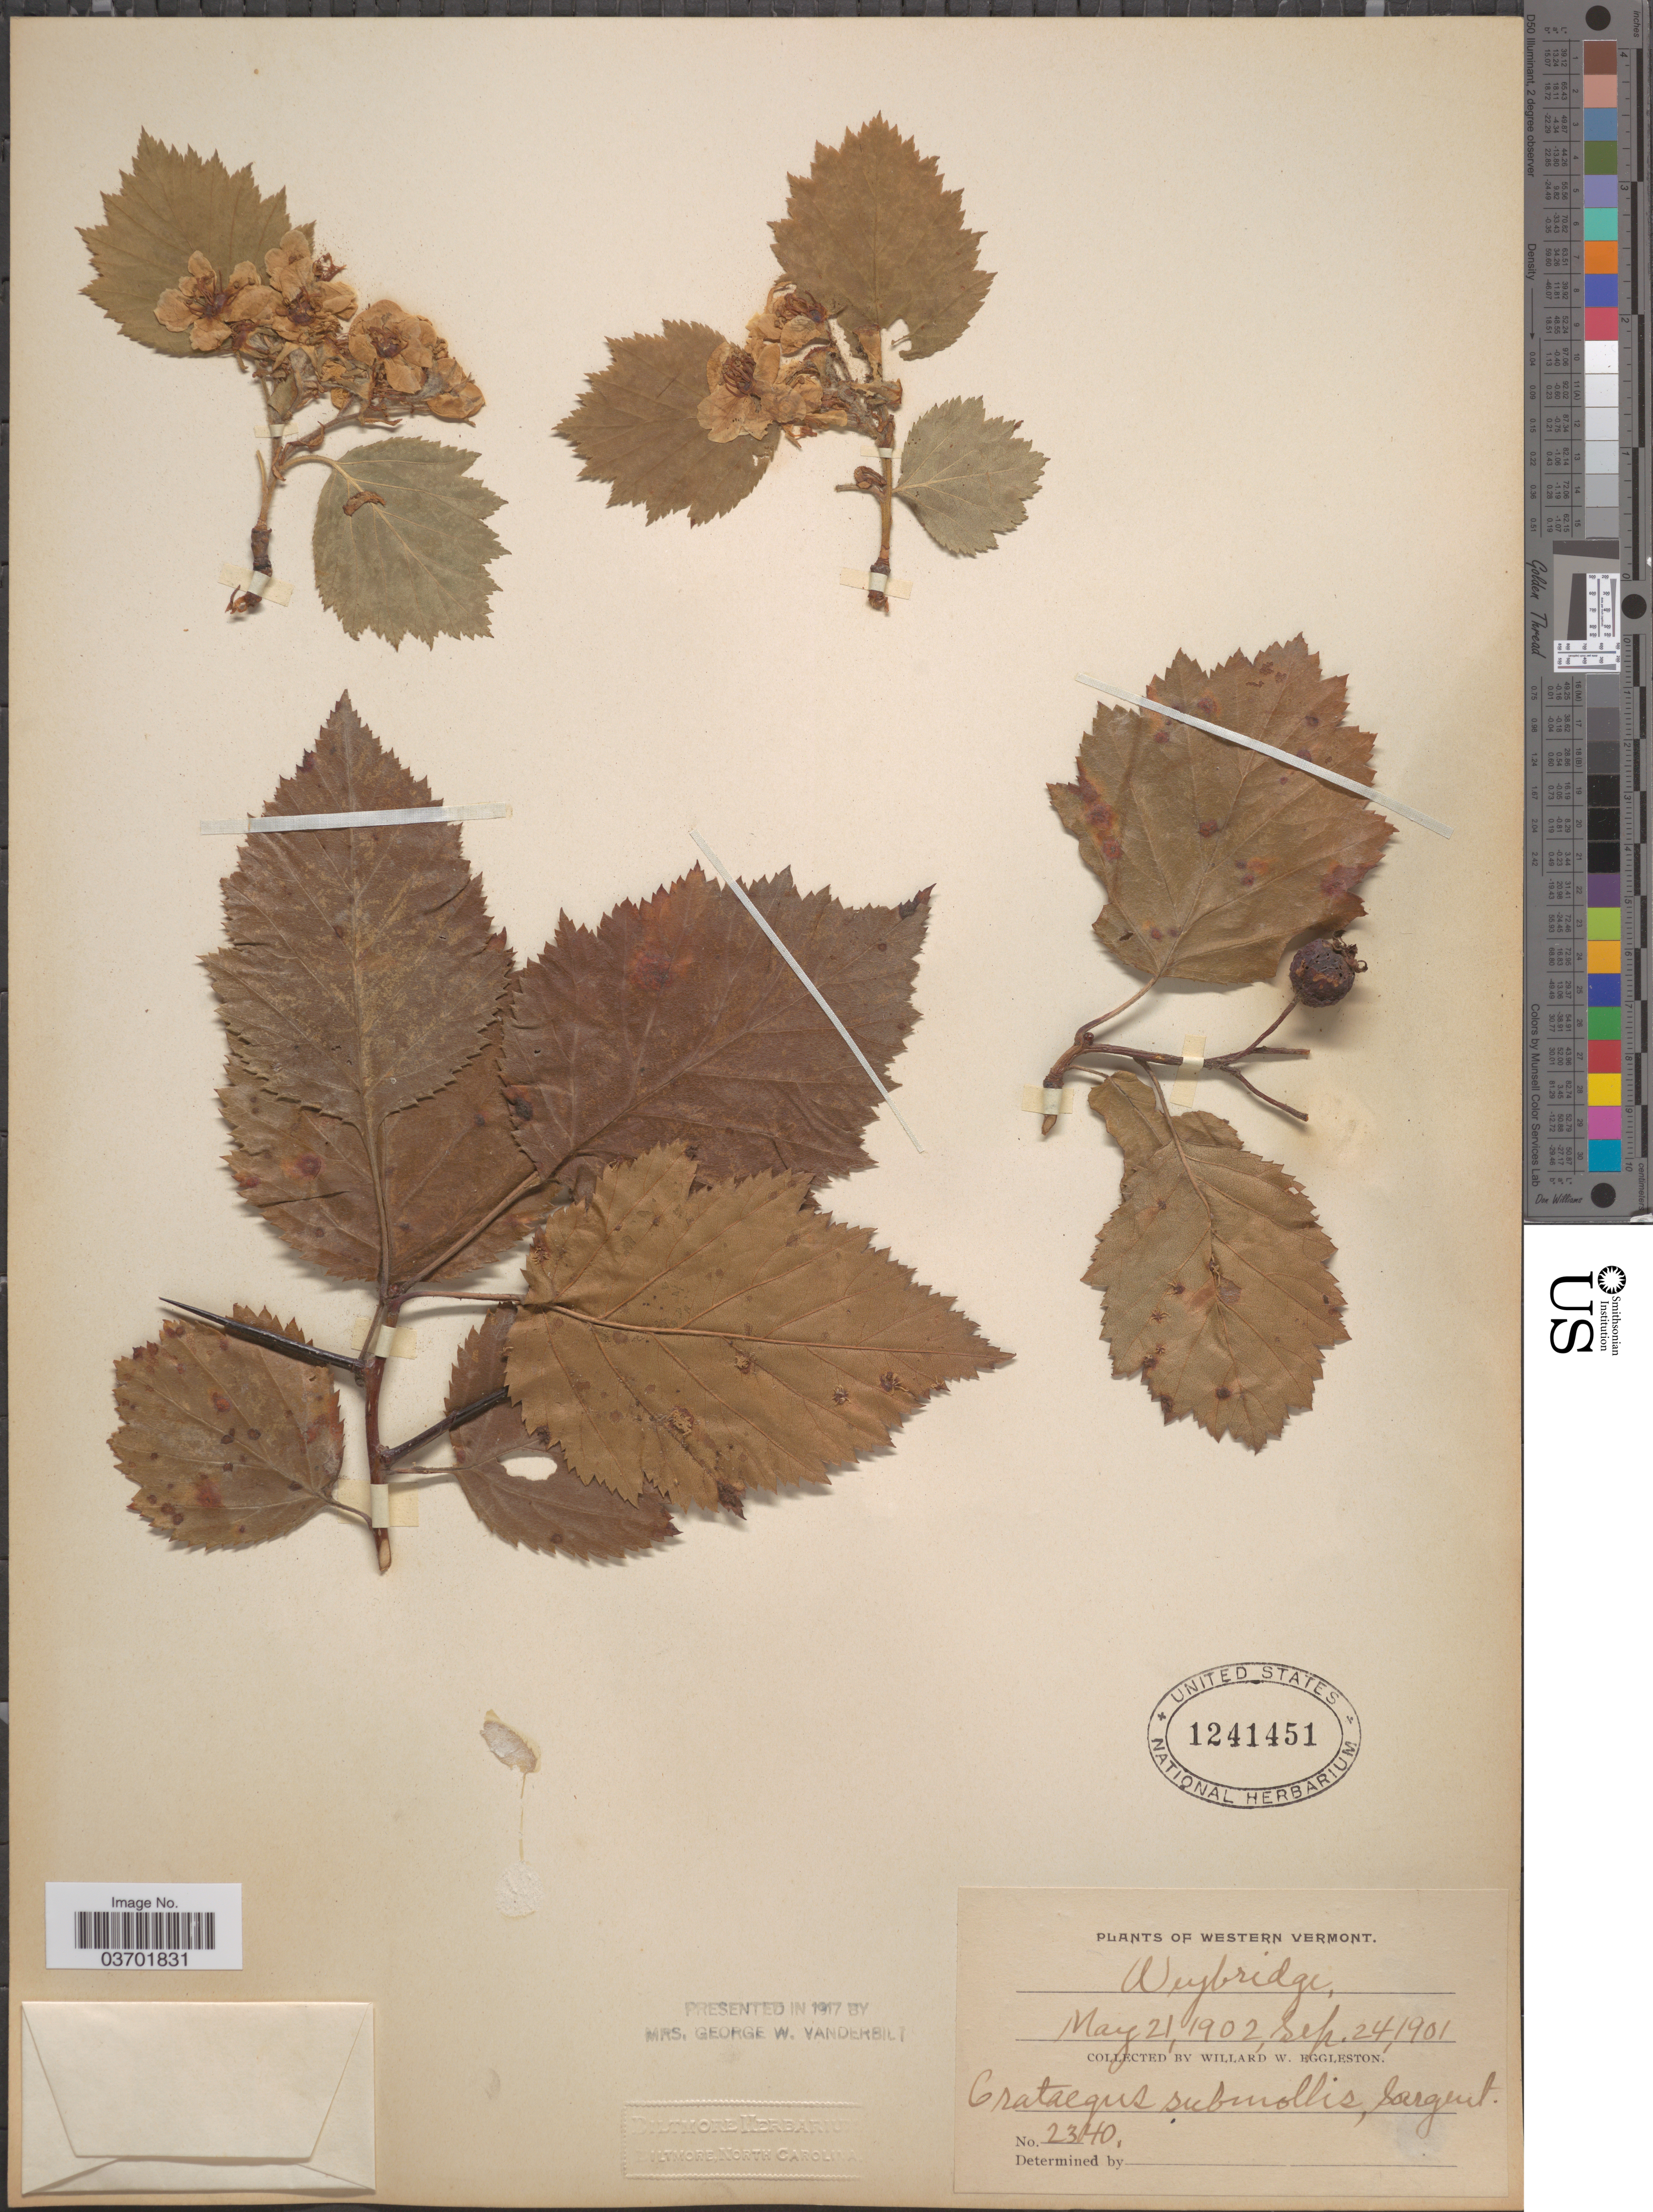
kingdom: Plantae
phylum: Tracheophyta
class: Magnoliopsida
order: Rosales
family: Rosaceae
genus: Crataegus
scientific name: Crataegus submollis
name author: Sarg.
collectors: W. W. Eggleston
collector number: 2340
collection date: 1901-09-24/1902-05-21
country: United States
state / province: Vermont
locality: Western Vermont. Weybridge.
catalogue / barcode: US 1241451